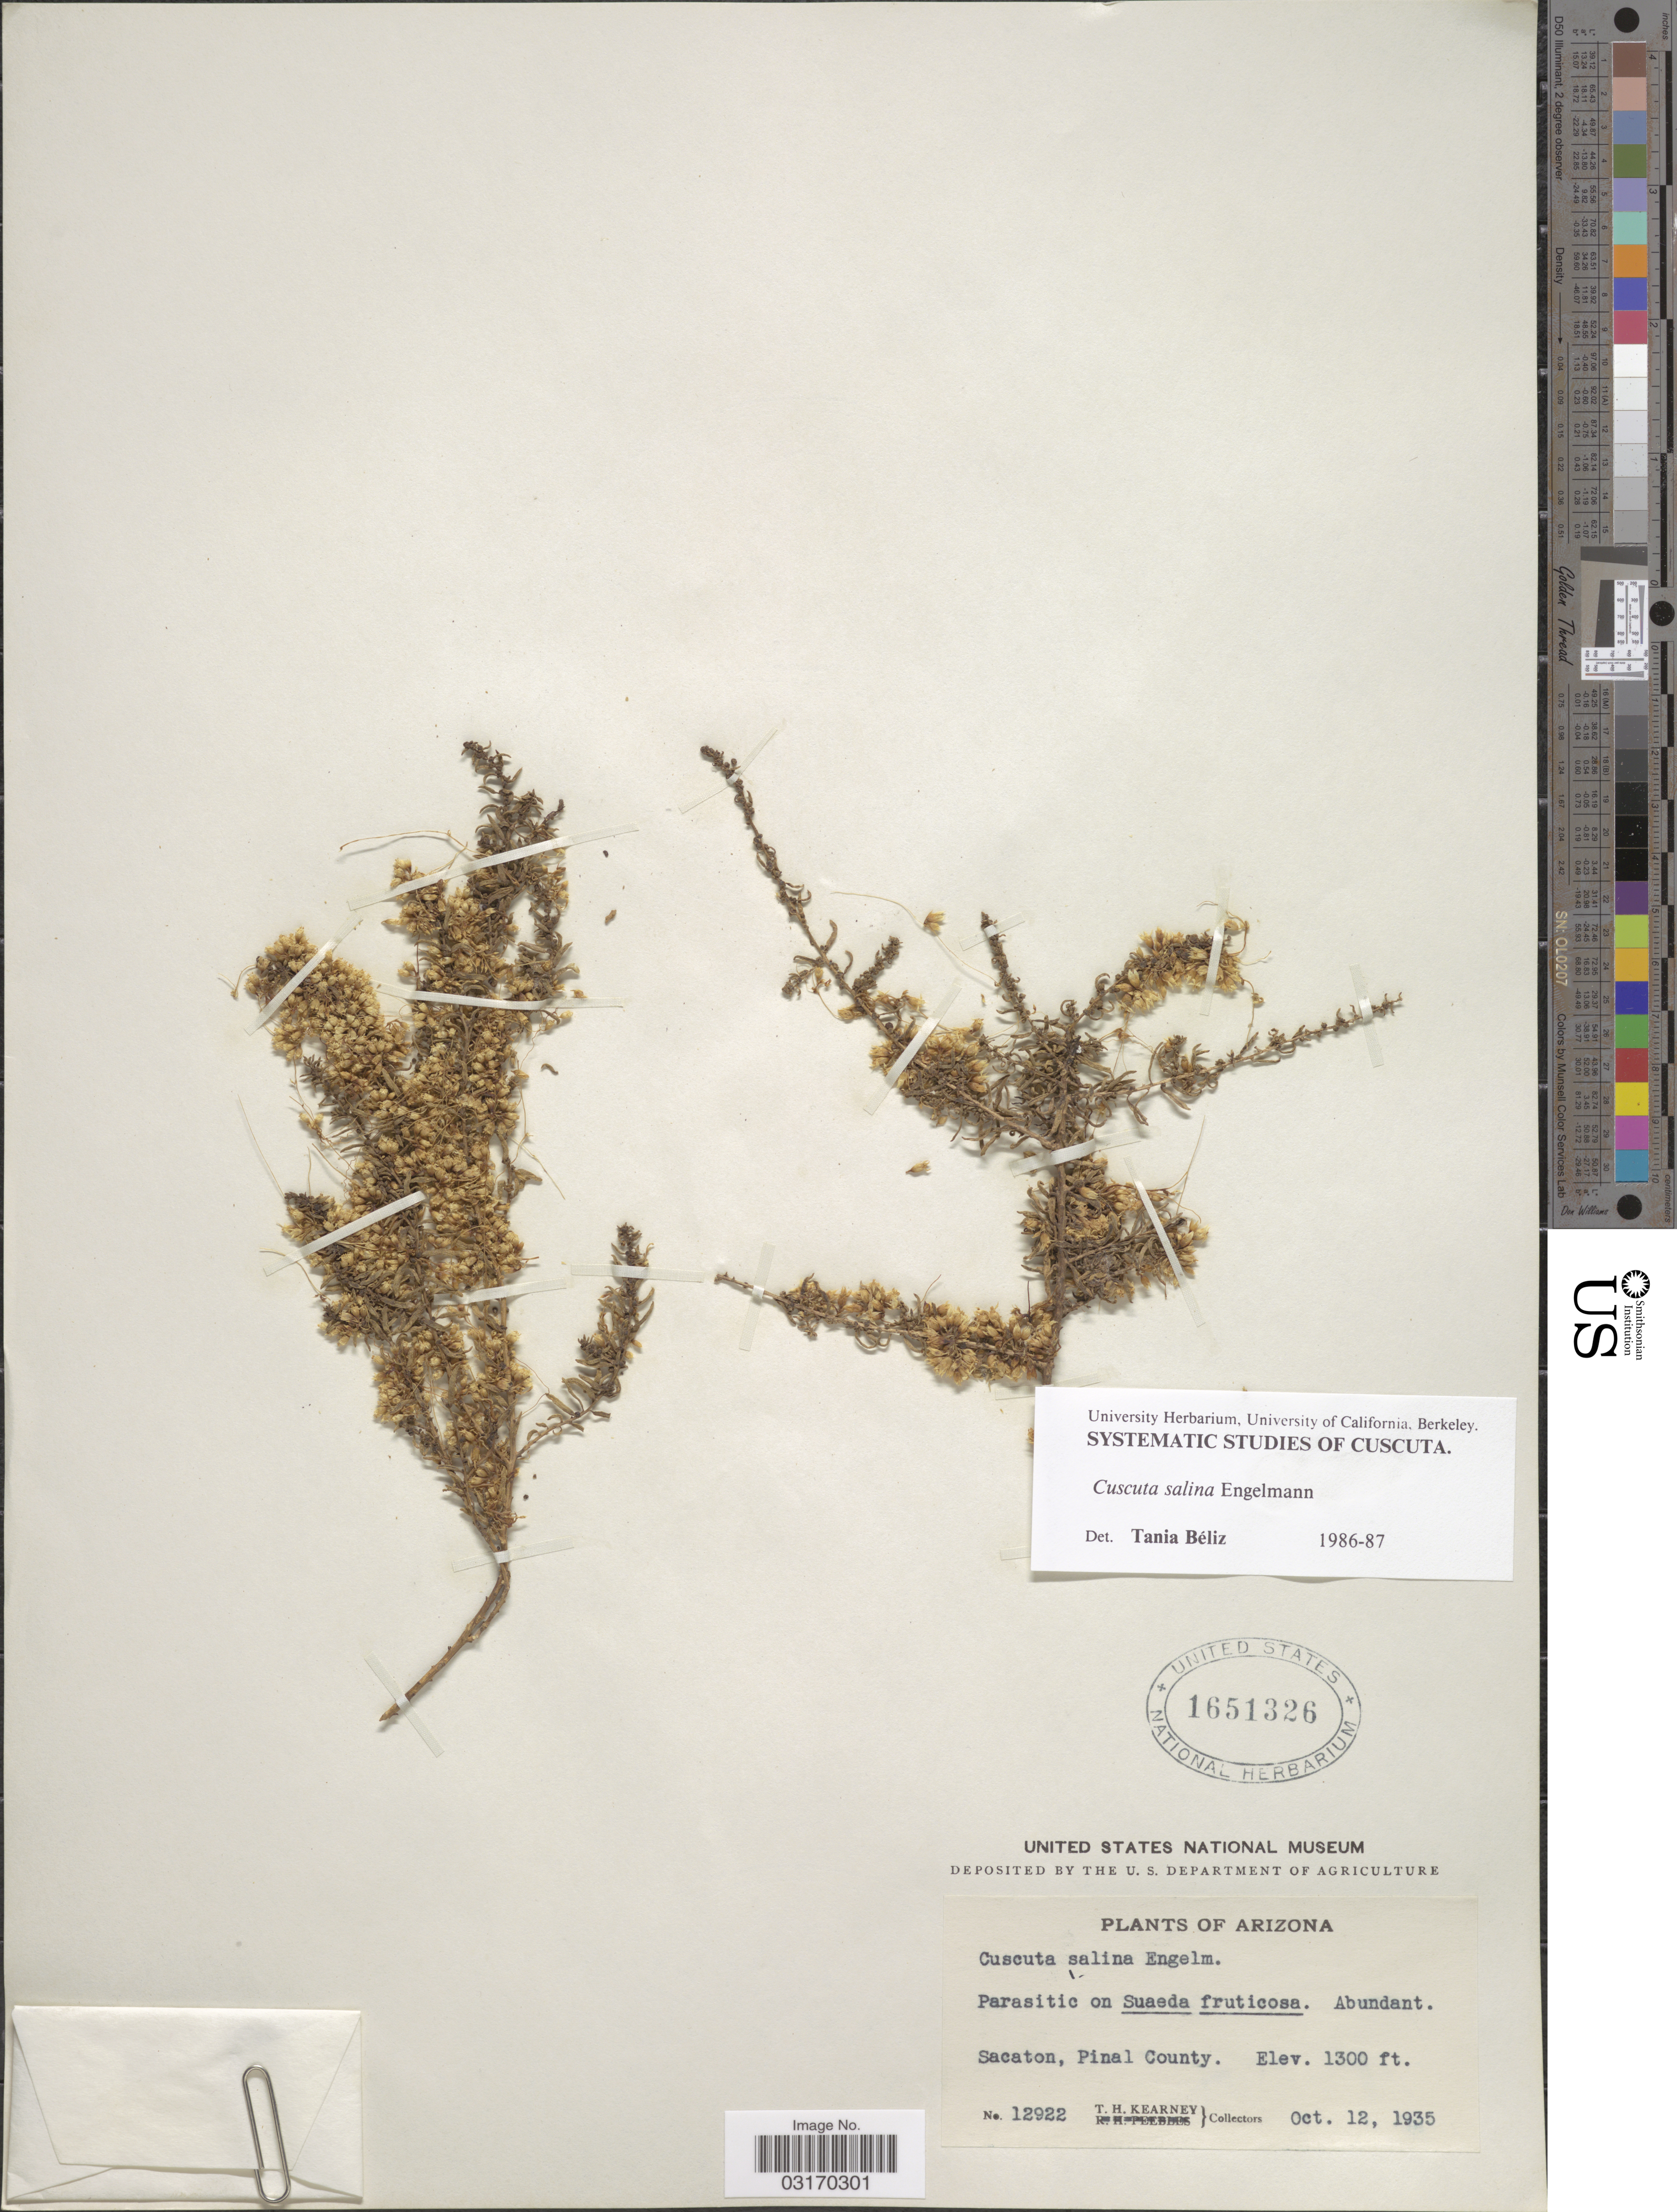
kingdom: Plantae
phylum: Tracheophyta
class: Magnoliopsida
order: Solanales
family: Convolvulaceae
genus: Cuscuta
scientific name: Cuscuta salina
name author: Engelm.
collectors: T. H. Kearney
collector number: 12922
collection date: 1935-10-12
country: United States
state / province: Arizona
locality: Sacaton, Pinal County.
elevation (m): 396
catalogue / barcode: US 1651326